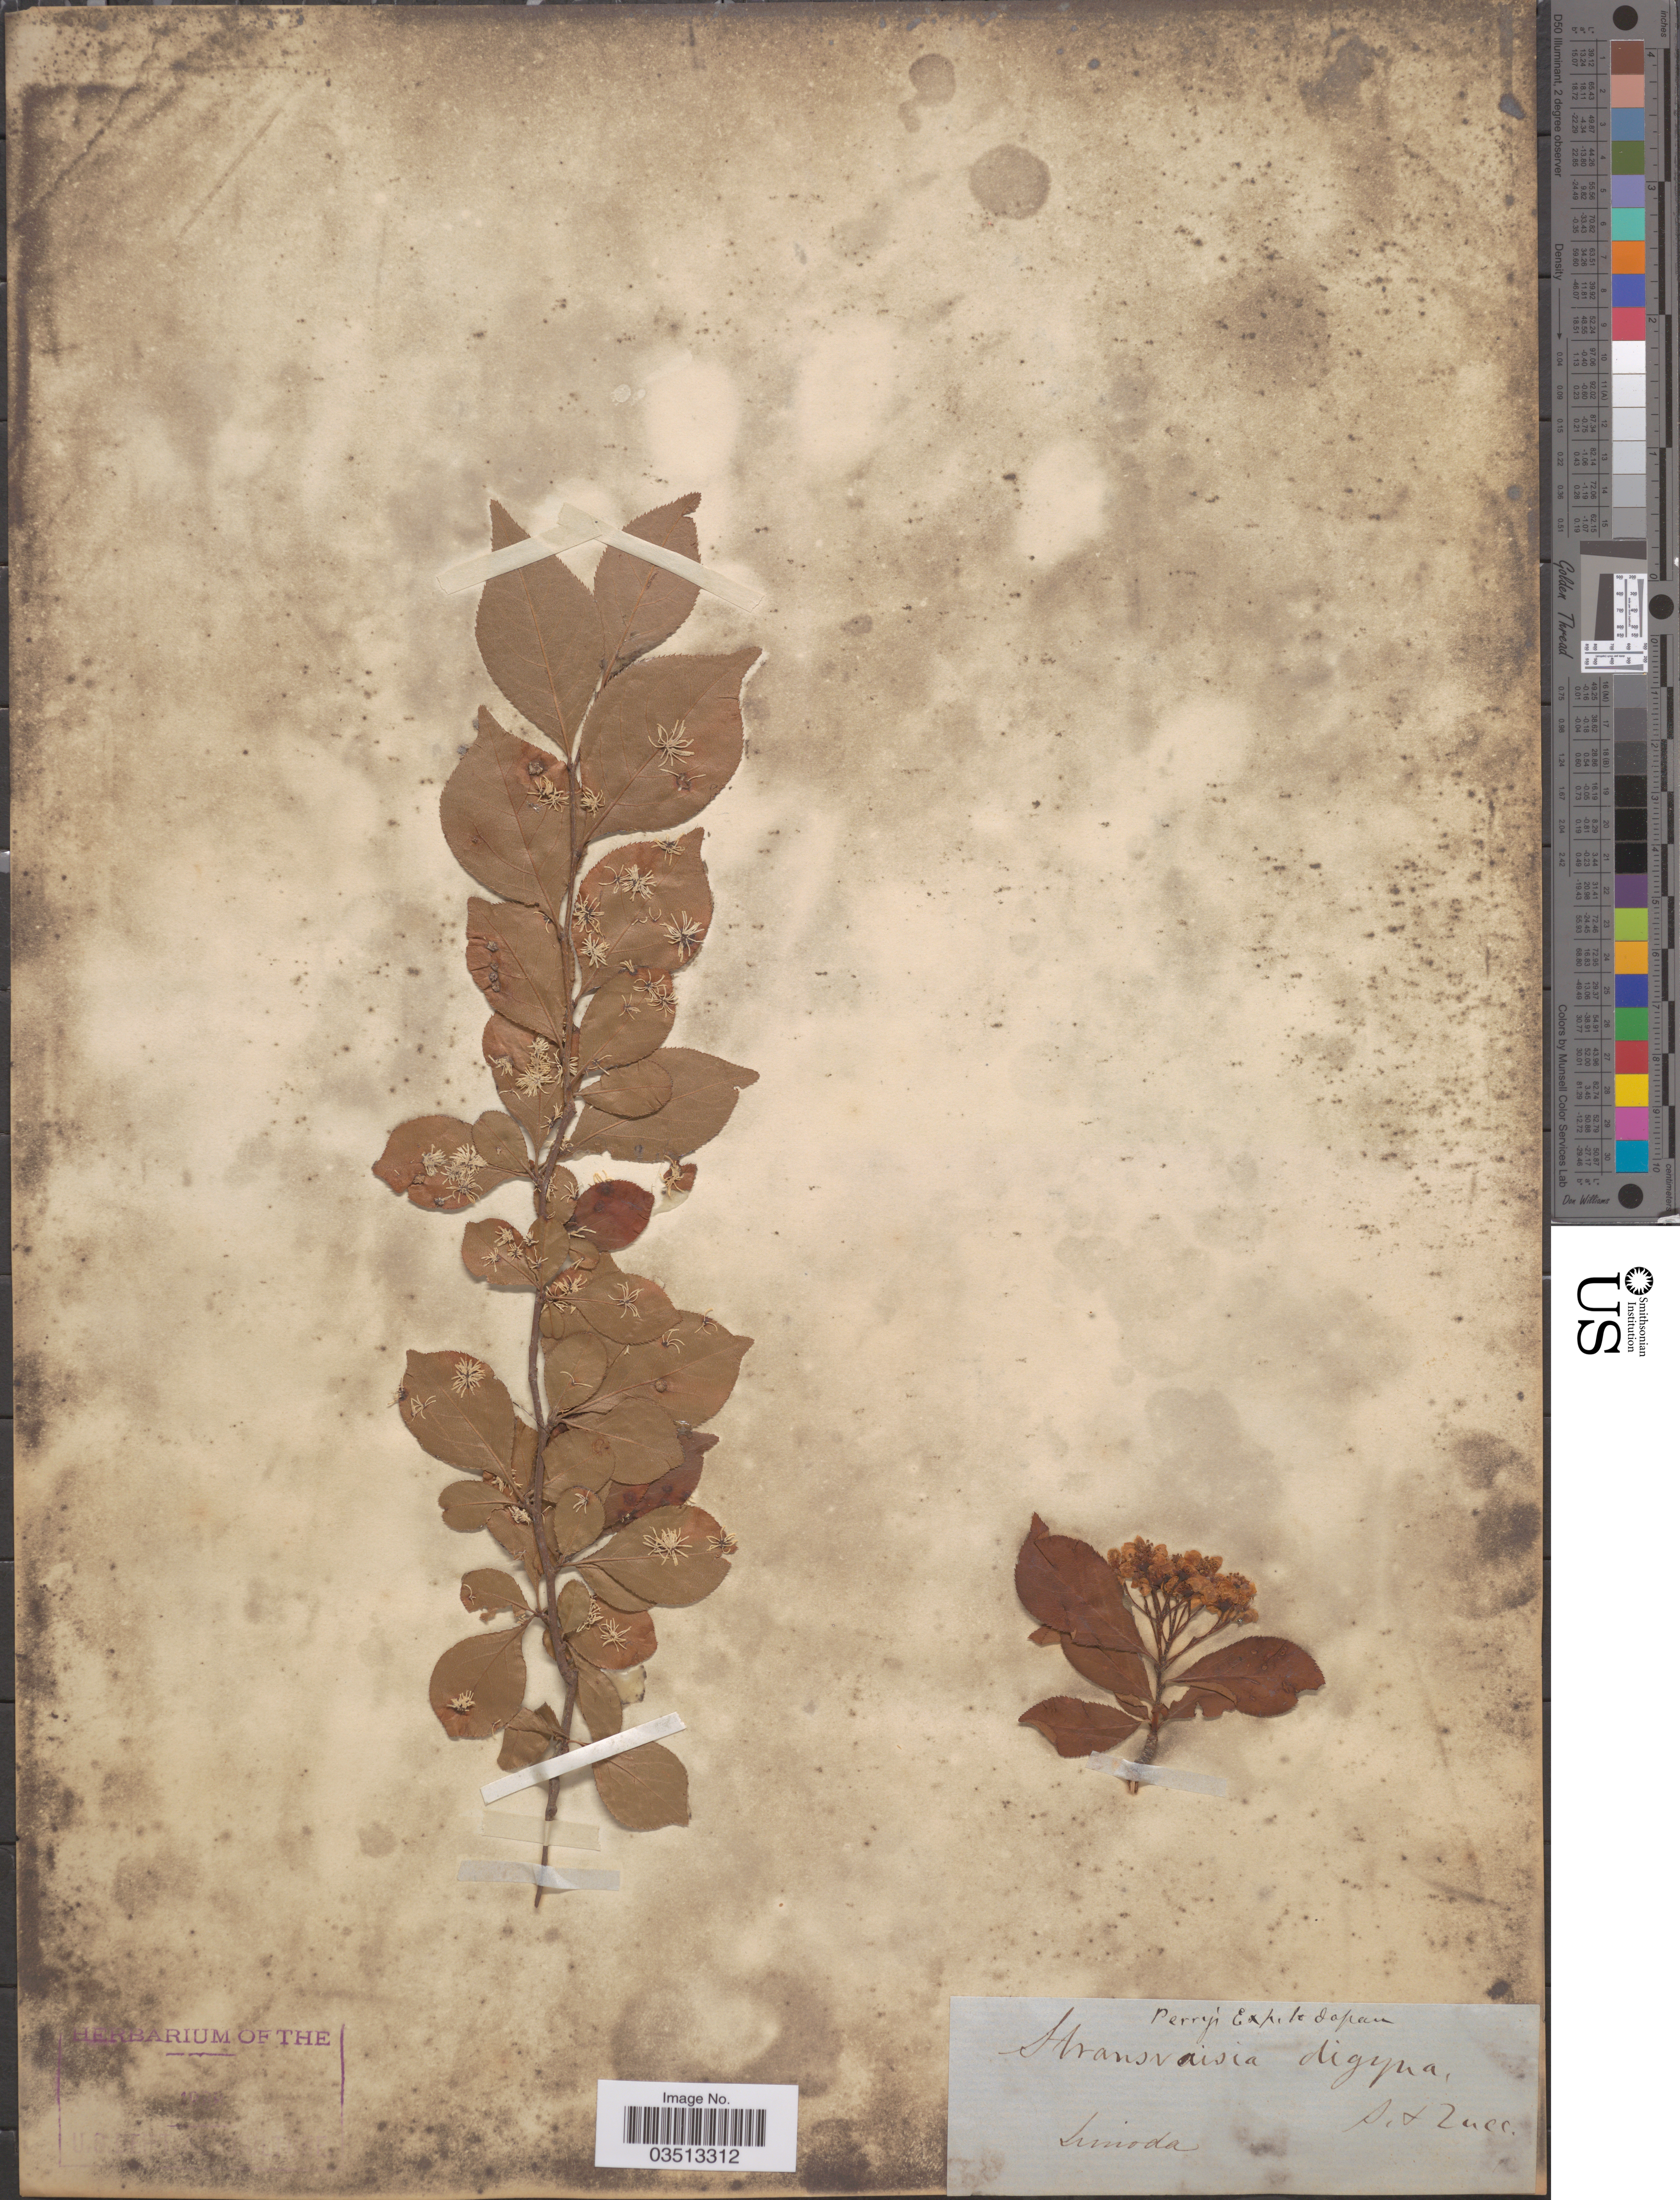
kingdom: Plantae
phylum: Tracheophyta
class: Magnoliopsida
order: Rosales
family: Rosaceae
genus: Stranvaesia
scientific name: Stranvaesia digyna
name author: Siebold & Zucc.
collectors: -- Perry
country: Japan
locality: Simoda.